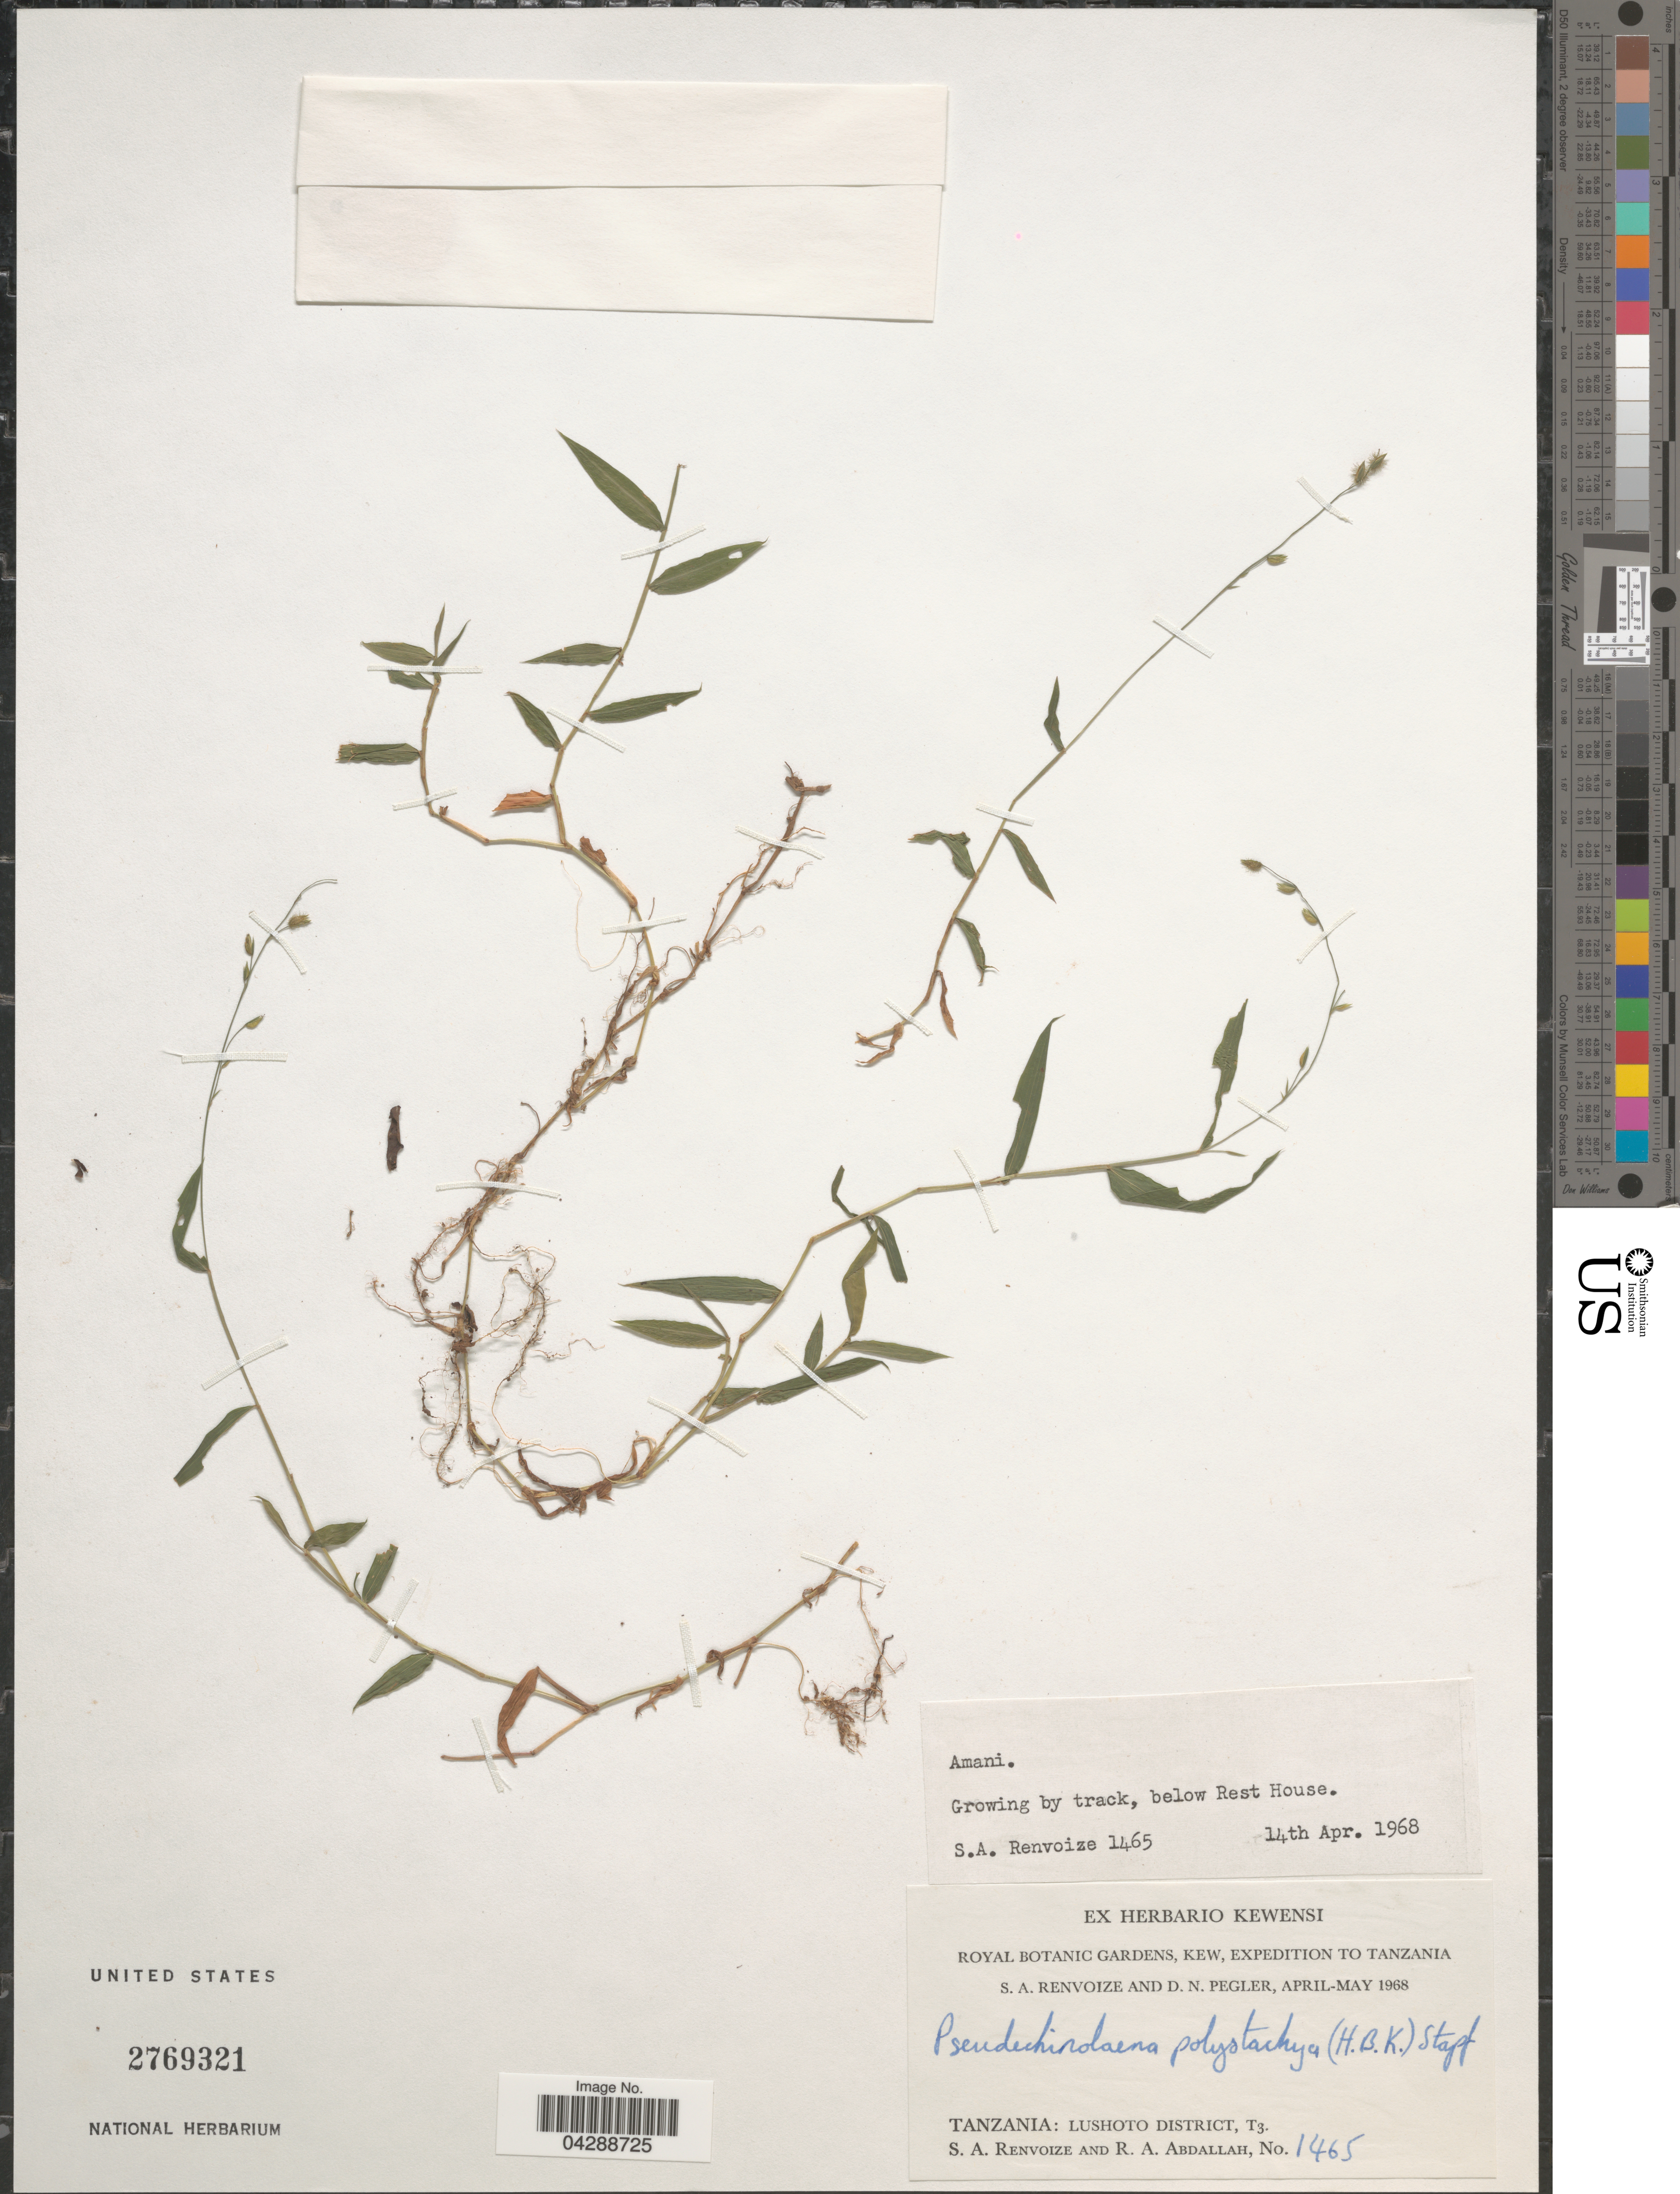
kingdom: Plantae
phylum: Tracheophyta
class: Liliopsida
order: Poales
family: Poaceae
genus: Pseudechinolaena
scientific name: Pseudechinolaena polystachya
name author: (Kunth) Stapf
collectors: S. A. Renvoize & R. Abdallah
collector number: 1465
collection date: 1968-04-14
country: Tanzania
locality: Amani. Growing by track, below Rest House. Royal Botanic Gardens, Kew, Expedition to Tanzania S. A. Renvoize and D. N. Pegler, April - May 1968. Lushoto District, T3.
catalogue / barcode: US 2769321